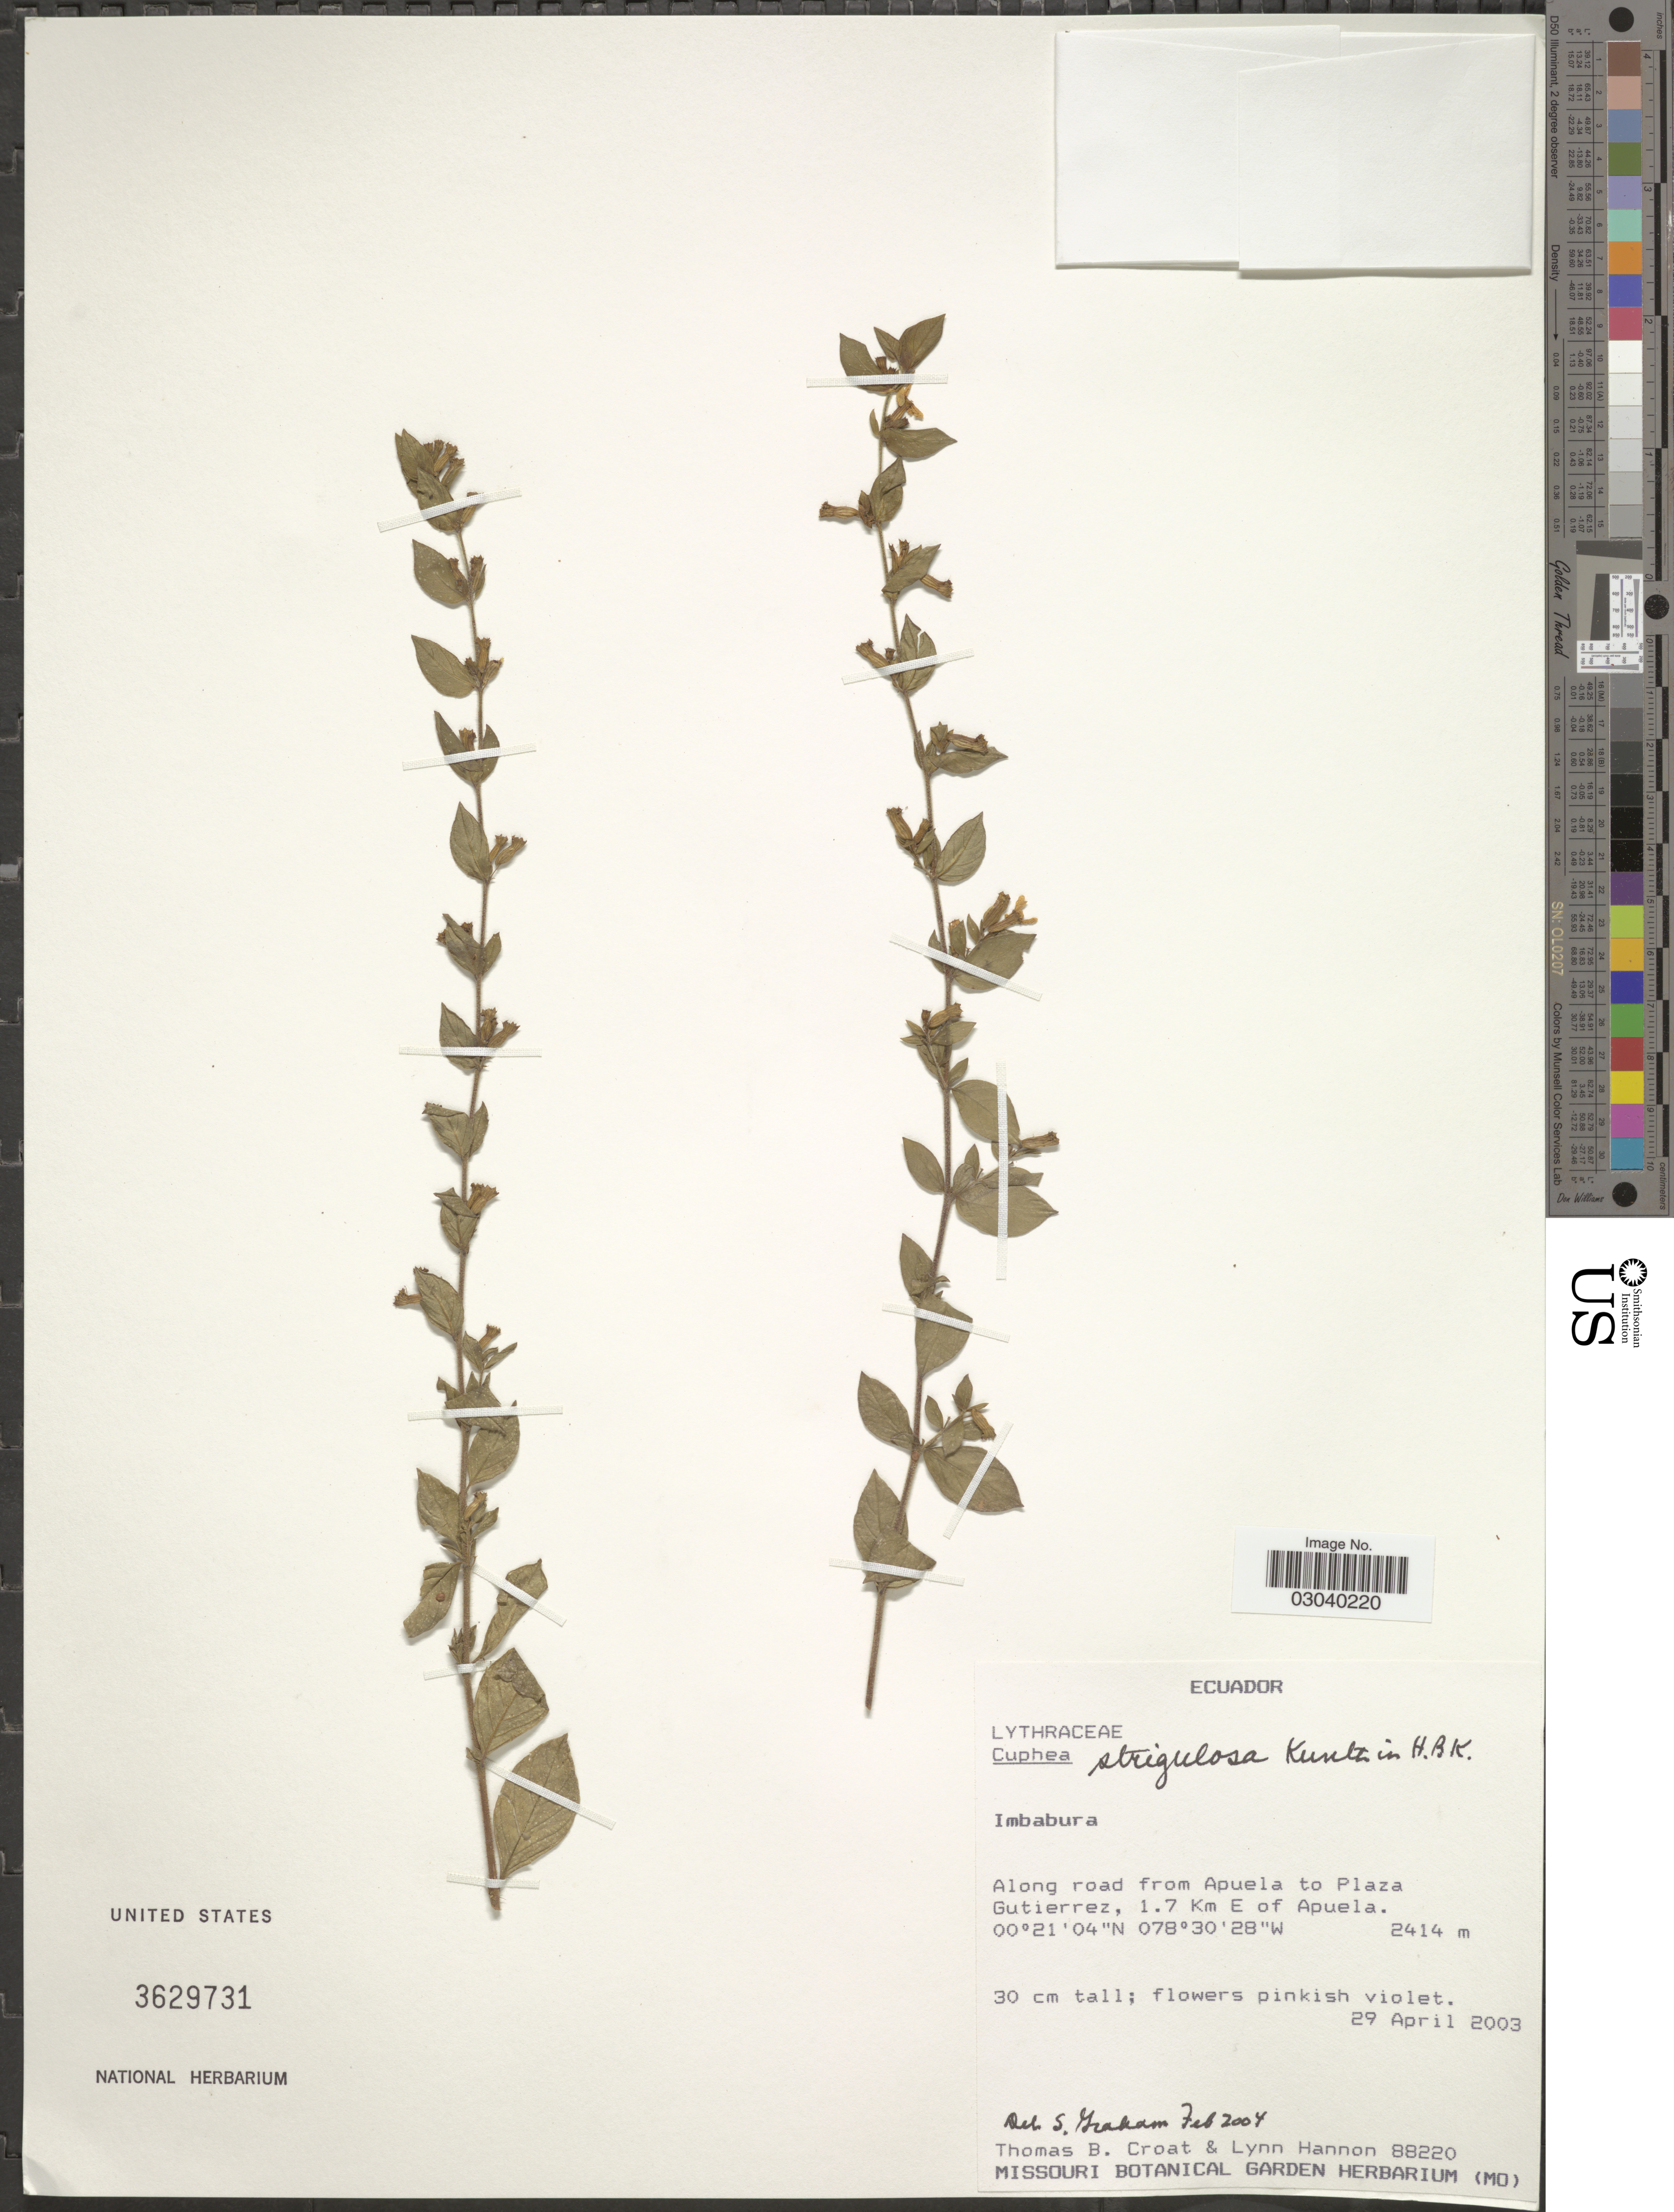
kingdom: Plantae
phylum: Tracheophyta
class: Magnoliopsida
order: Myrtales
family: Lythraceae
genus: Cuphea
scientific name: Cuphea strigulosa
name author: Kunth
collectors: T. B. Croat & L. Hannon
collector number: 88220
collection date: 2003-04-29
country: Ecuador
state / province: Imbabura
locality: Along road from Apuela to Plaza Gutierrez, 1.7 Km E of Apuela.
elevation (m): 2414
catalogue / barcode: US 3629731